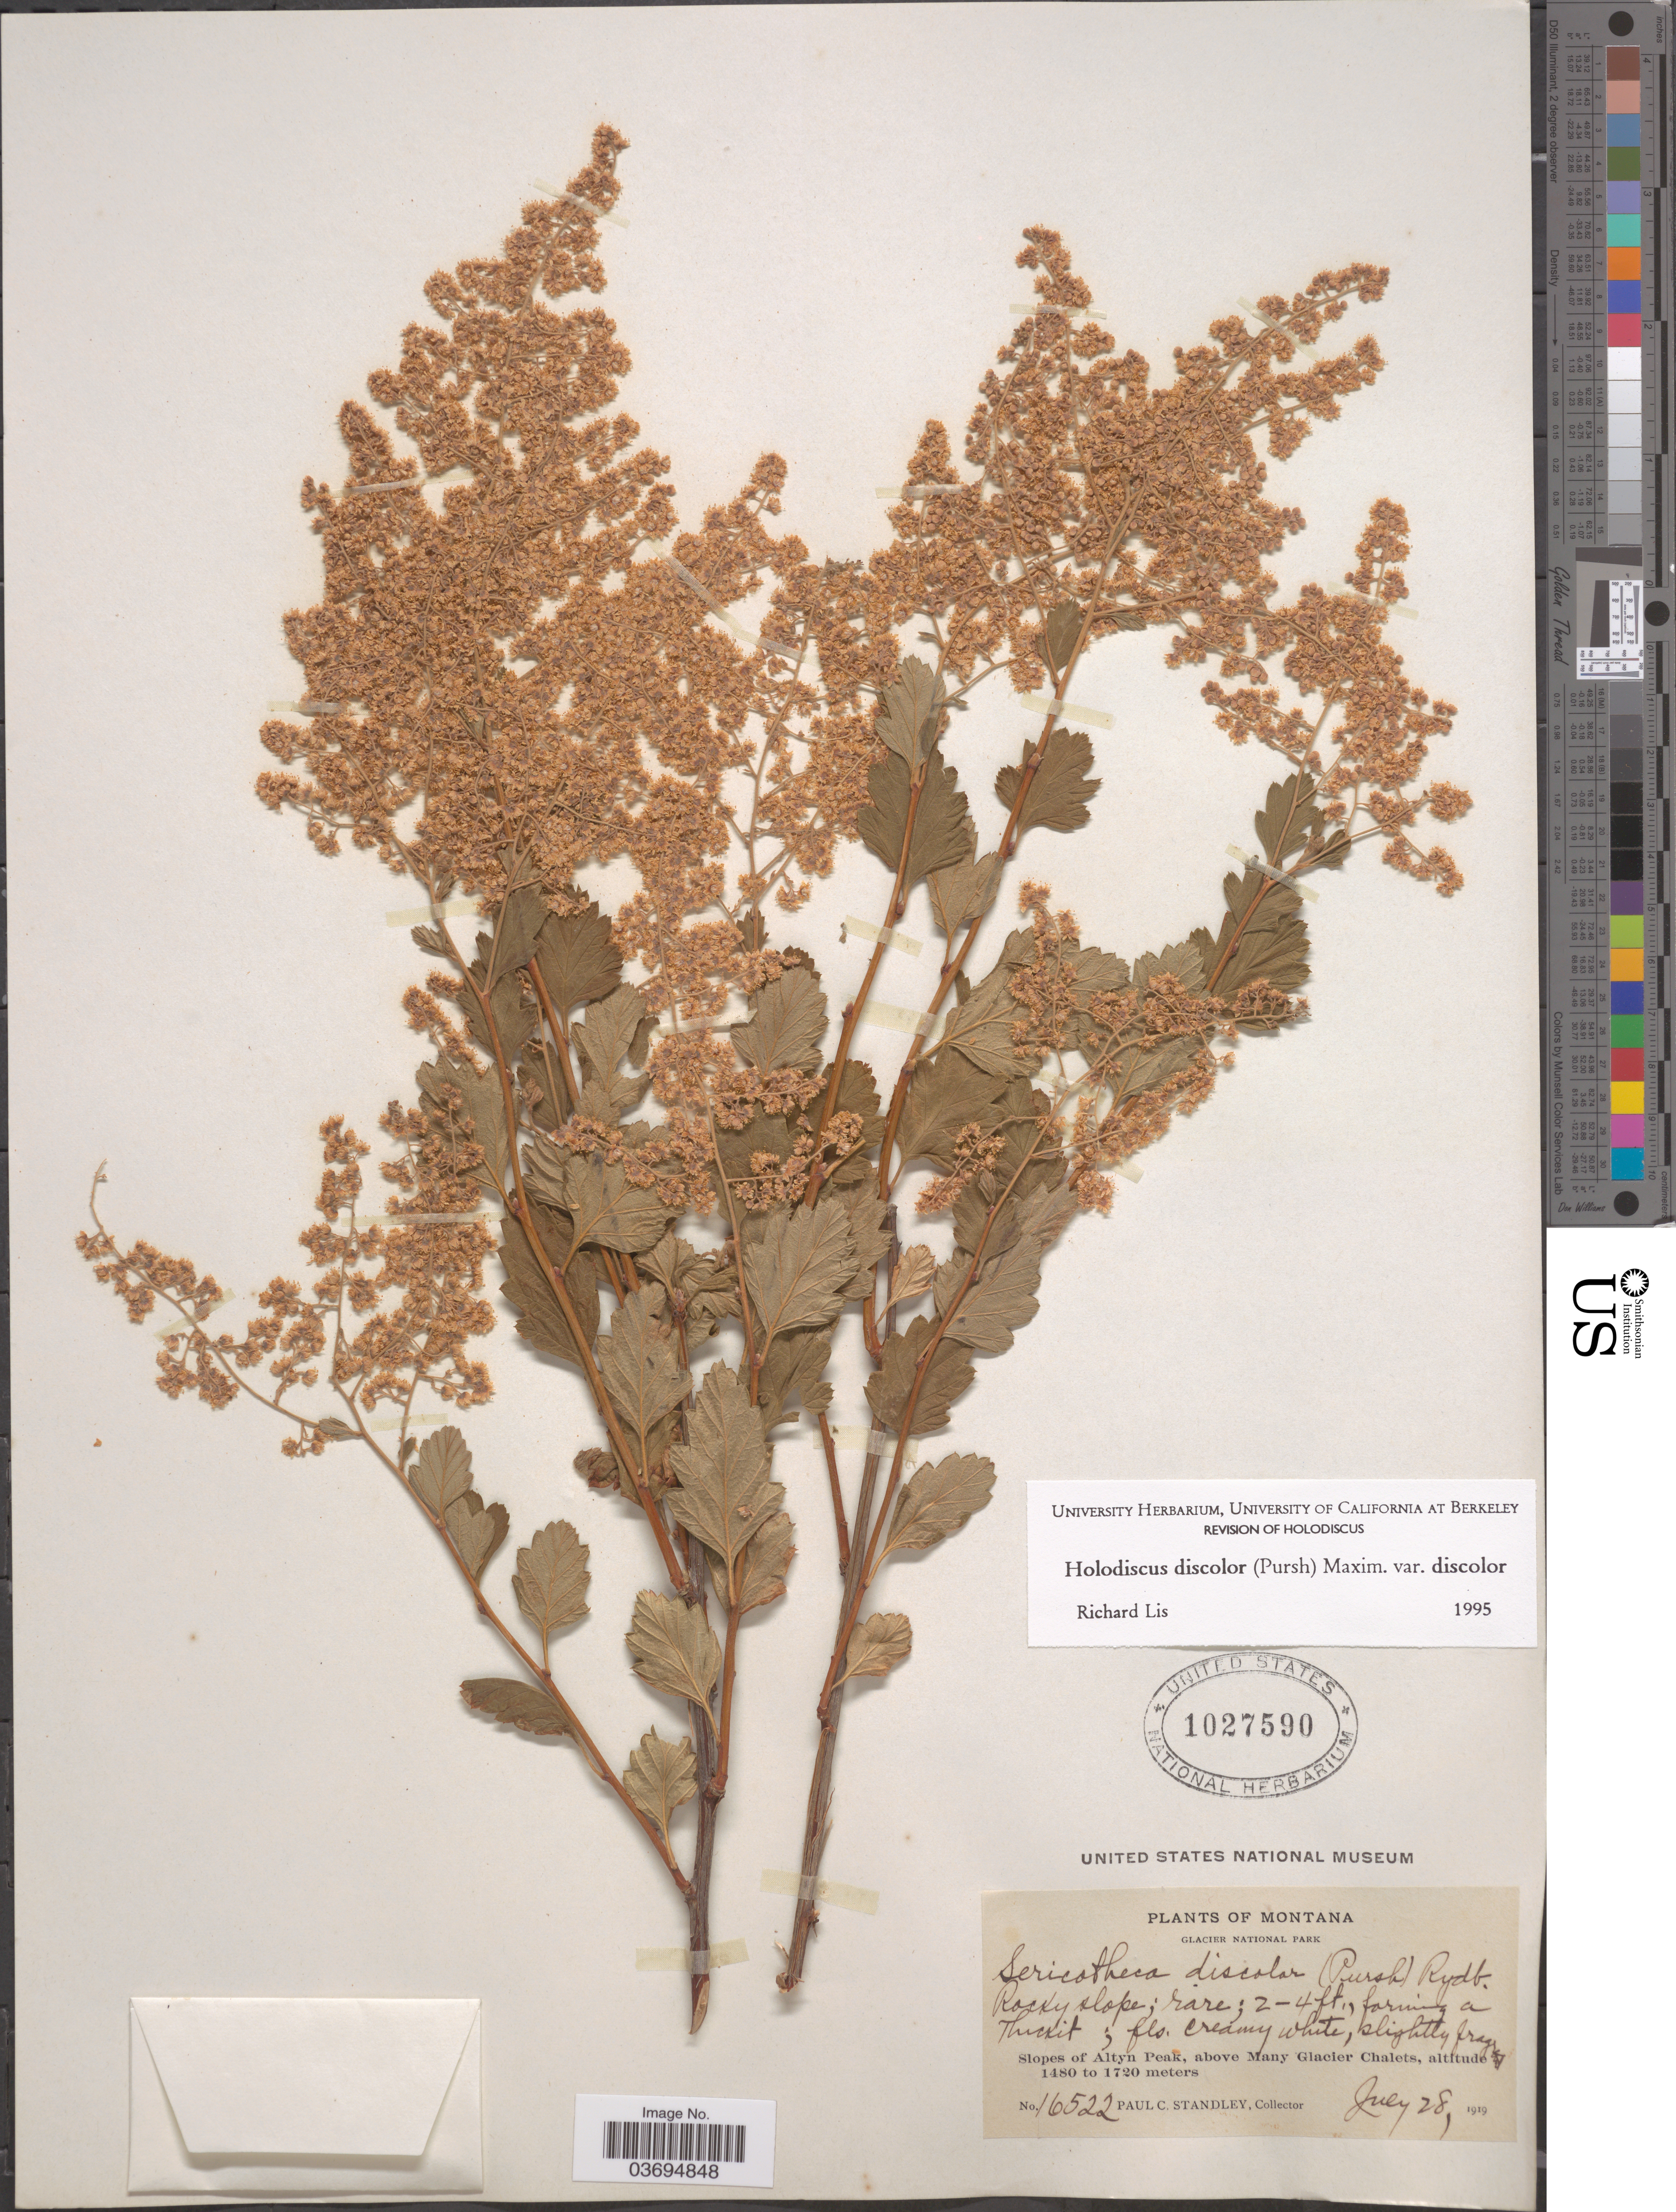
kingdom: Plantae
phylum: Tracheophyta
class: Magnoliopsida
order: Rosales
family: Rosaceae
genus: Holodiscus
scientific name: Holodiscus discolor var. discolor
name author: (Pursh) Maxim.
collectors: P. C. Standley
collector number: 16522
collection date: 1919-07-28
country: United States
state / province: Montana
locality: Glacier National Park. Slopes of Altyn Peak, above Many Glacier Chalets.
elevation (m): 1480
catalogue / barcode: US 1027590